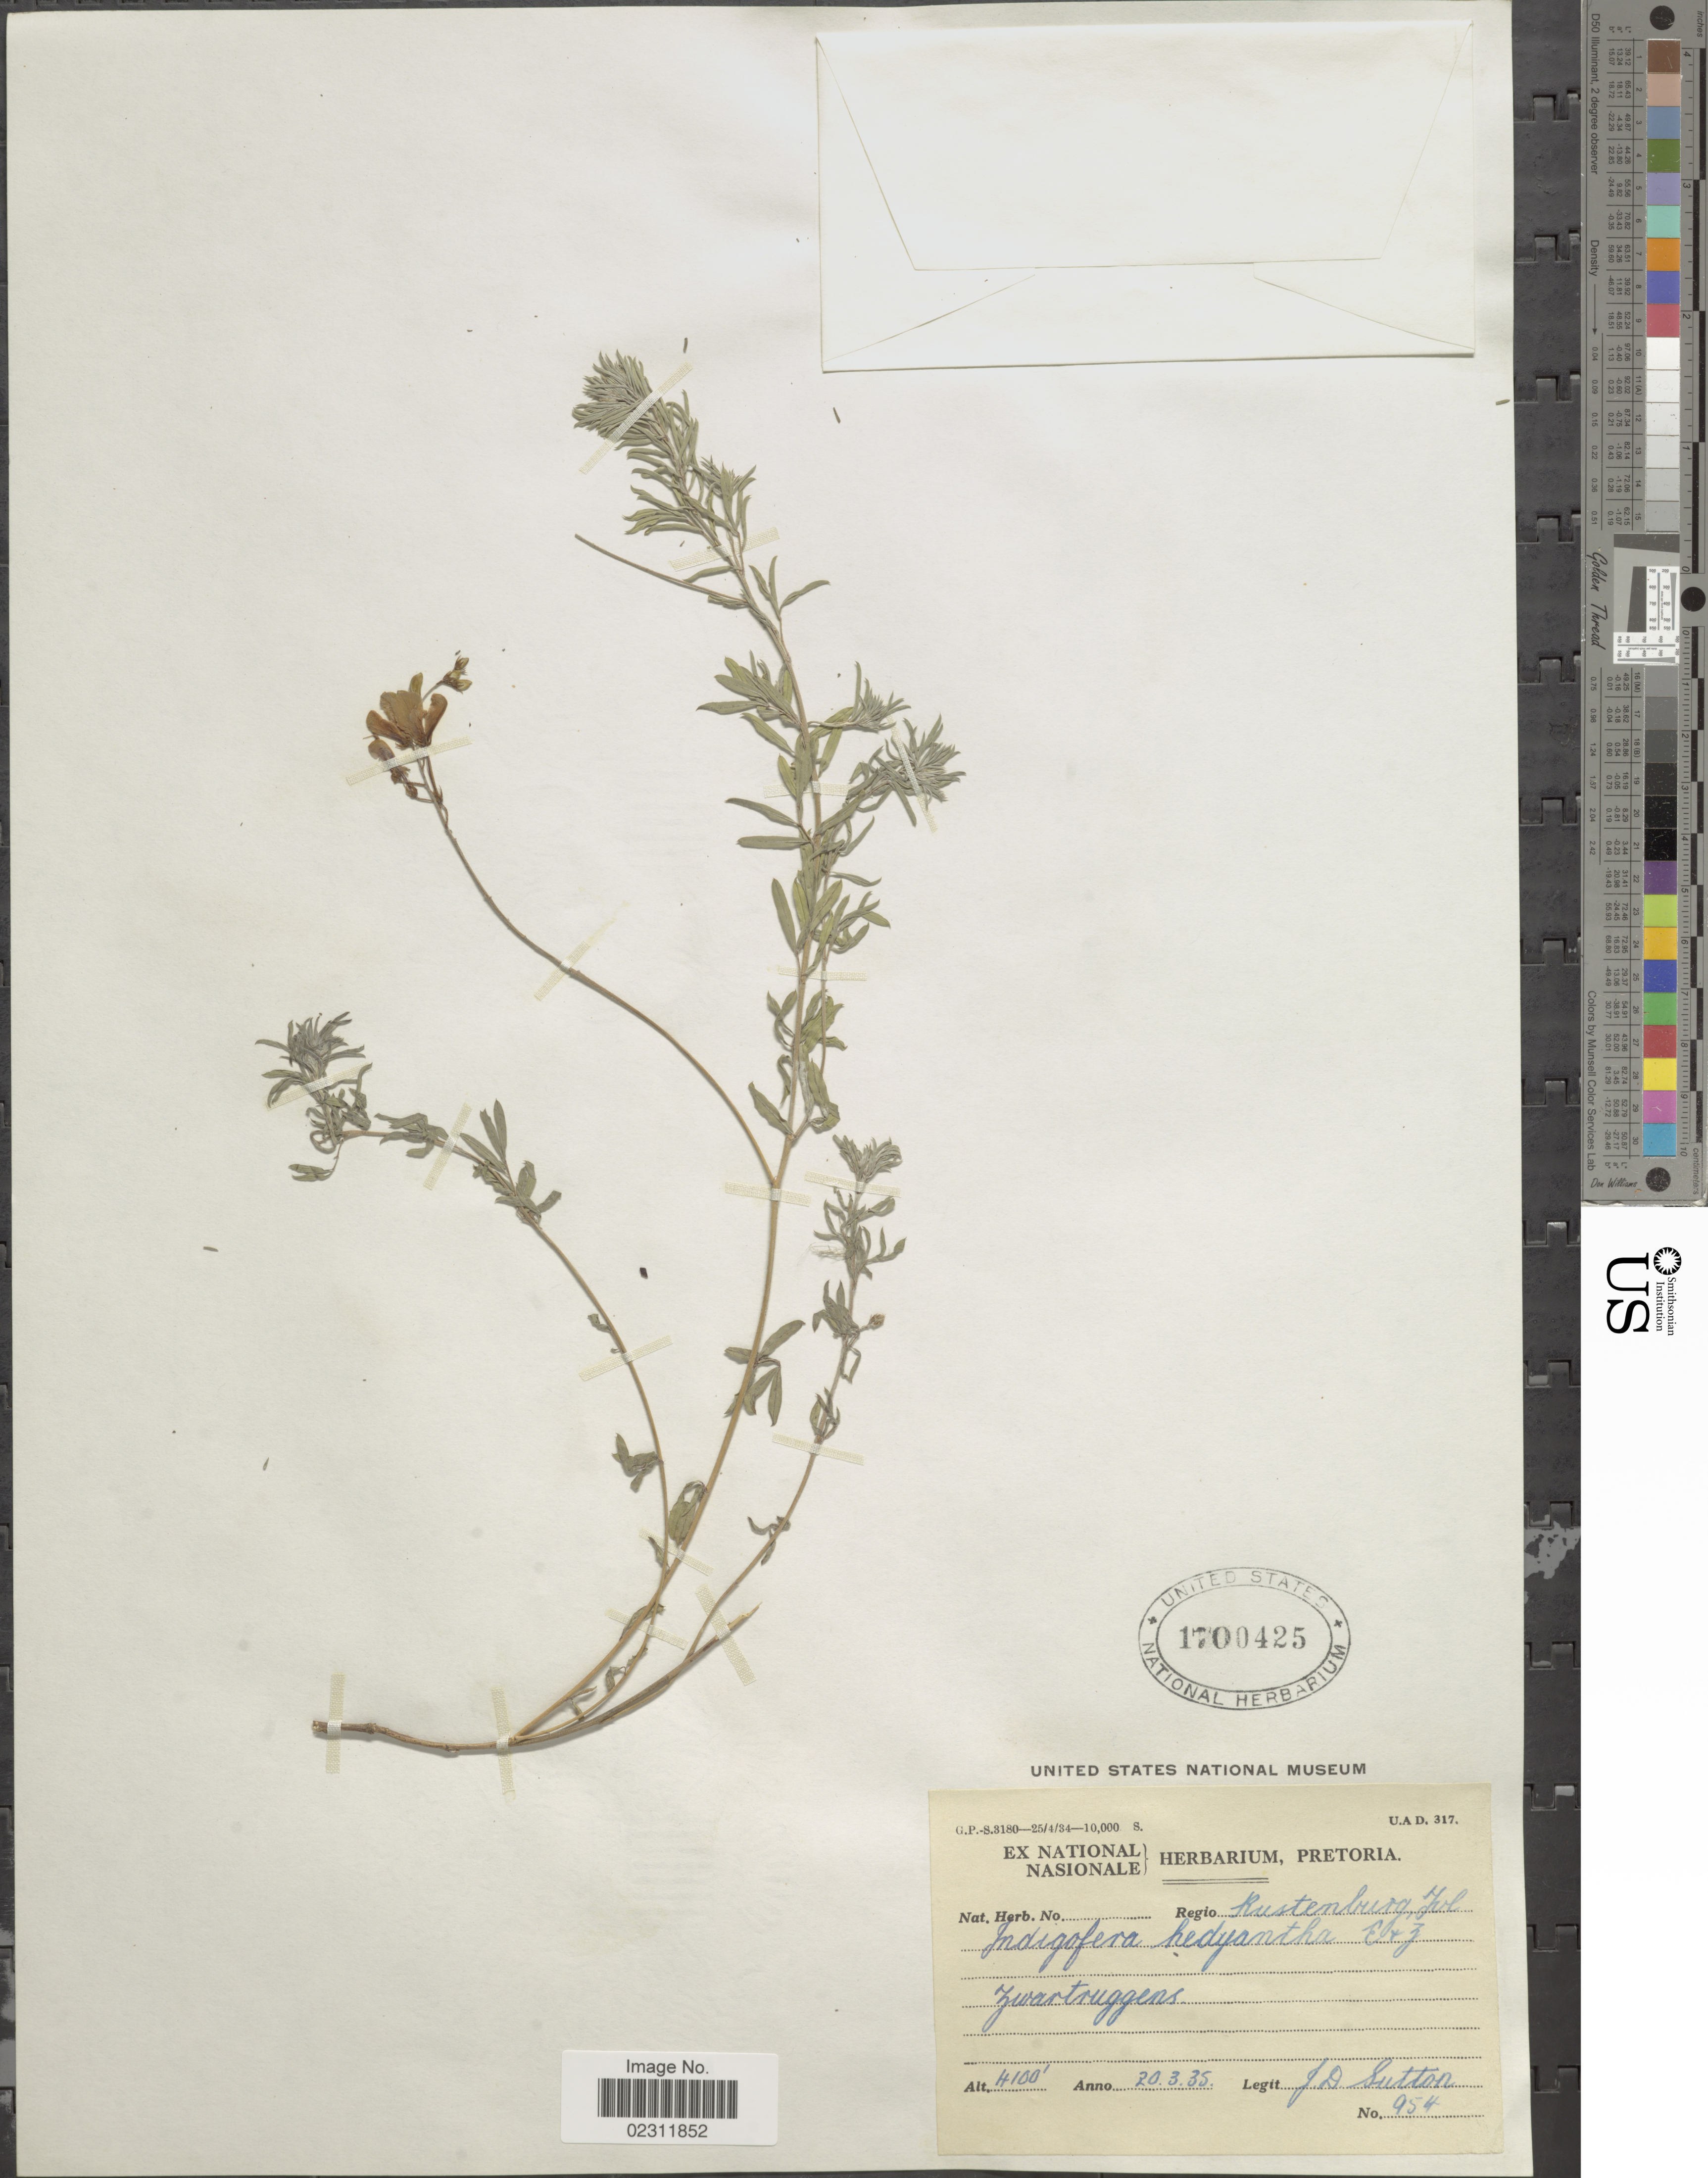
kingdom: Plantae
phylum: Tracheophyta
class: Magnoliopsida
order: Fabales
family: Fabaceae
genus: Indigofera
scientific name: Indigofera hedyantha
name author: Eckl. & Zeyh.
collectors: J. Sutton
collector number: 954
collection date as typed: Transcribed d/m/y: 20/3/35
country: South Africa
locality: Rustenburg, Tvl, Zwartruggens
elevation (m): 1250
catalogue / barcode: US 1700425